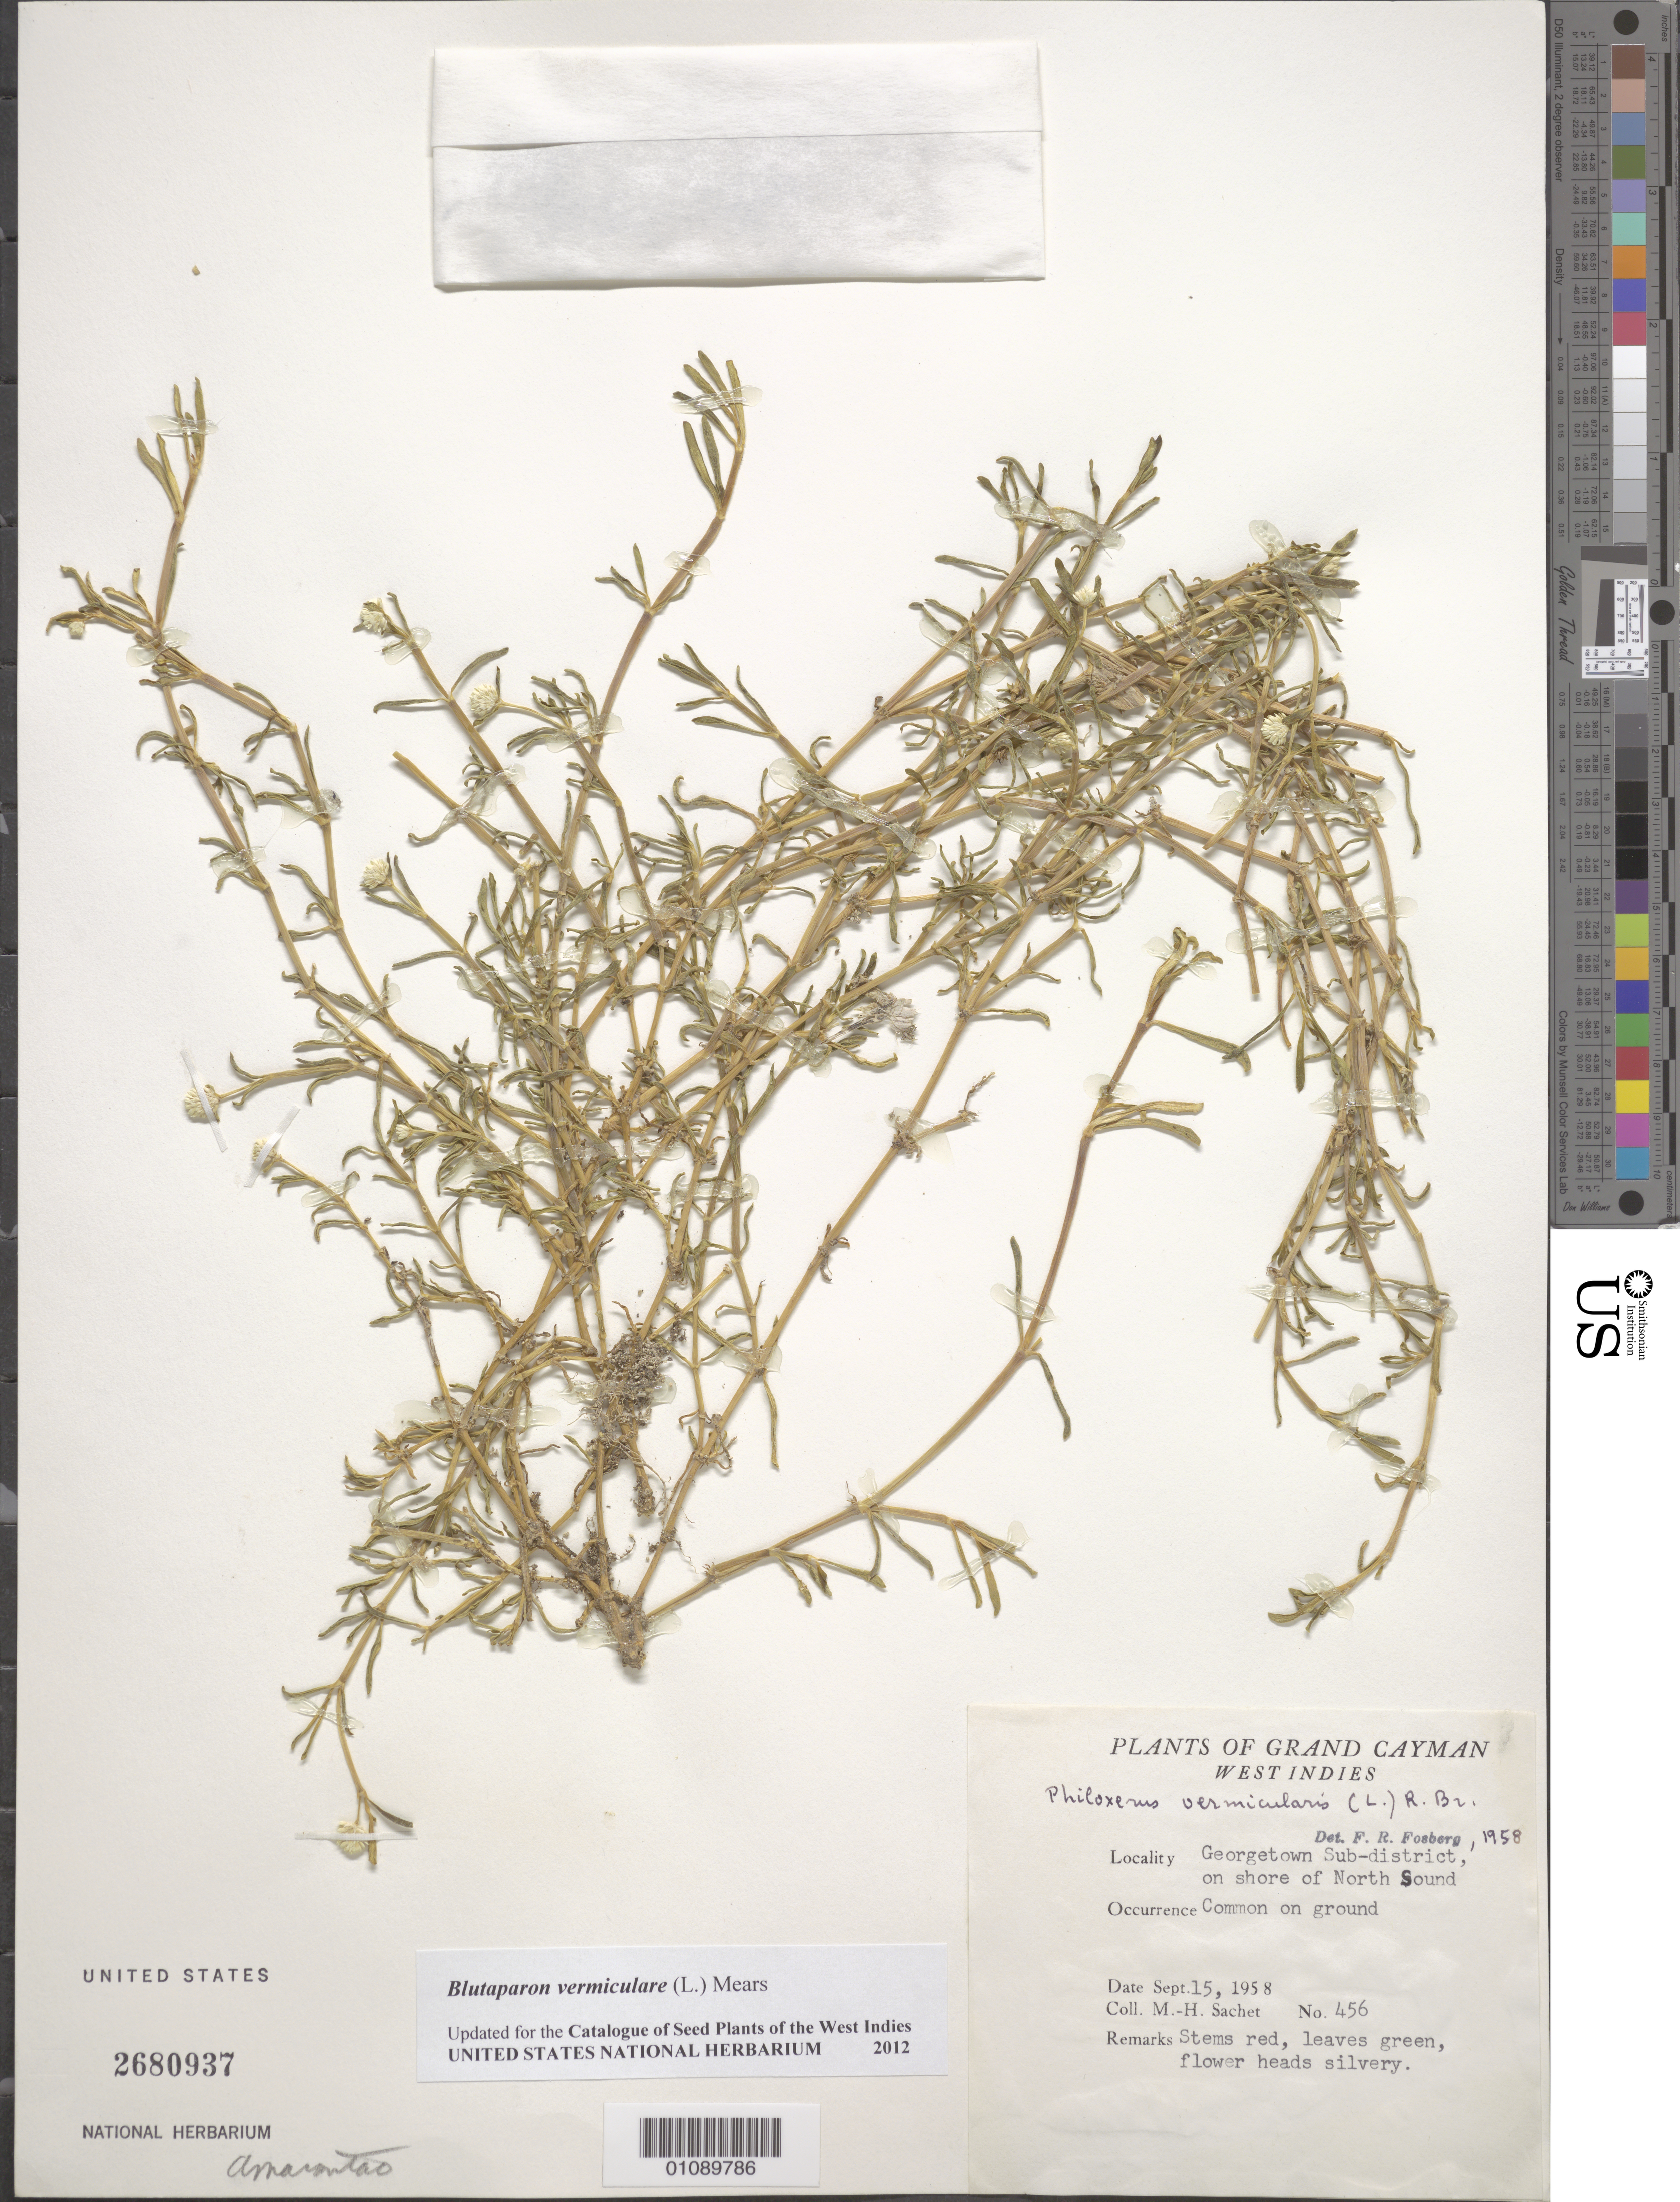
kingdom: Plantae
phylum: Tracheophyta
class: Magnoliopsida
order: Caryophyllales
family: Amaranthaceae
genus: Gomphrena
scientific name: Gomphrena vermicularis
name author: L.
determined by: Strong, Mark T., (BOT), Smithsonian Institution - National Museum of Natural History (UNITED STATES)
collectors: M.-H. Sachet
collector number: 456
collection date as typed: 15 Sep 1958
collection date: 1958-09-15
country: Cayman Islands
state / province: Georgetown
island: Grand Cayman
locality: Georgetown sub-district, on shore of North Sound.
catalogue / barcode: US 2680937